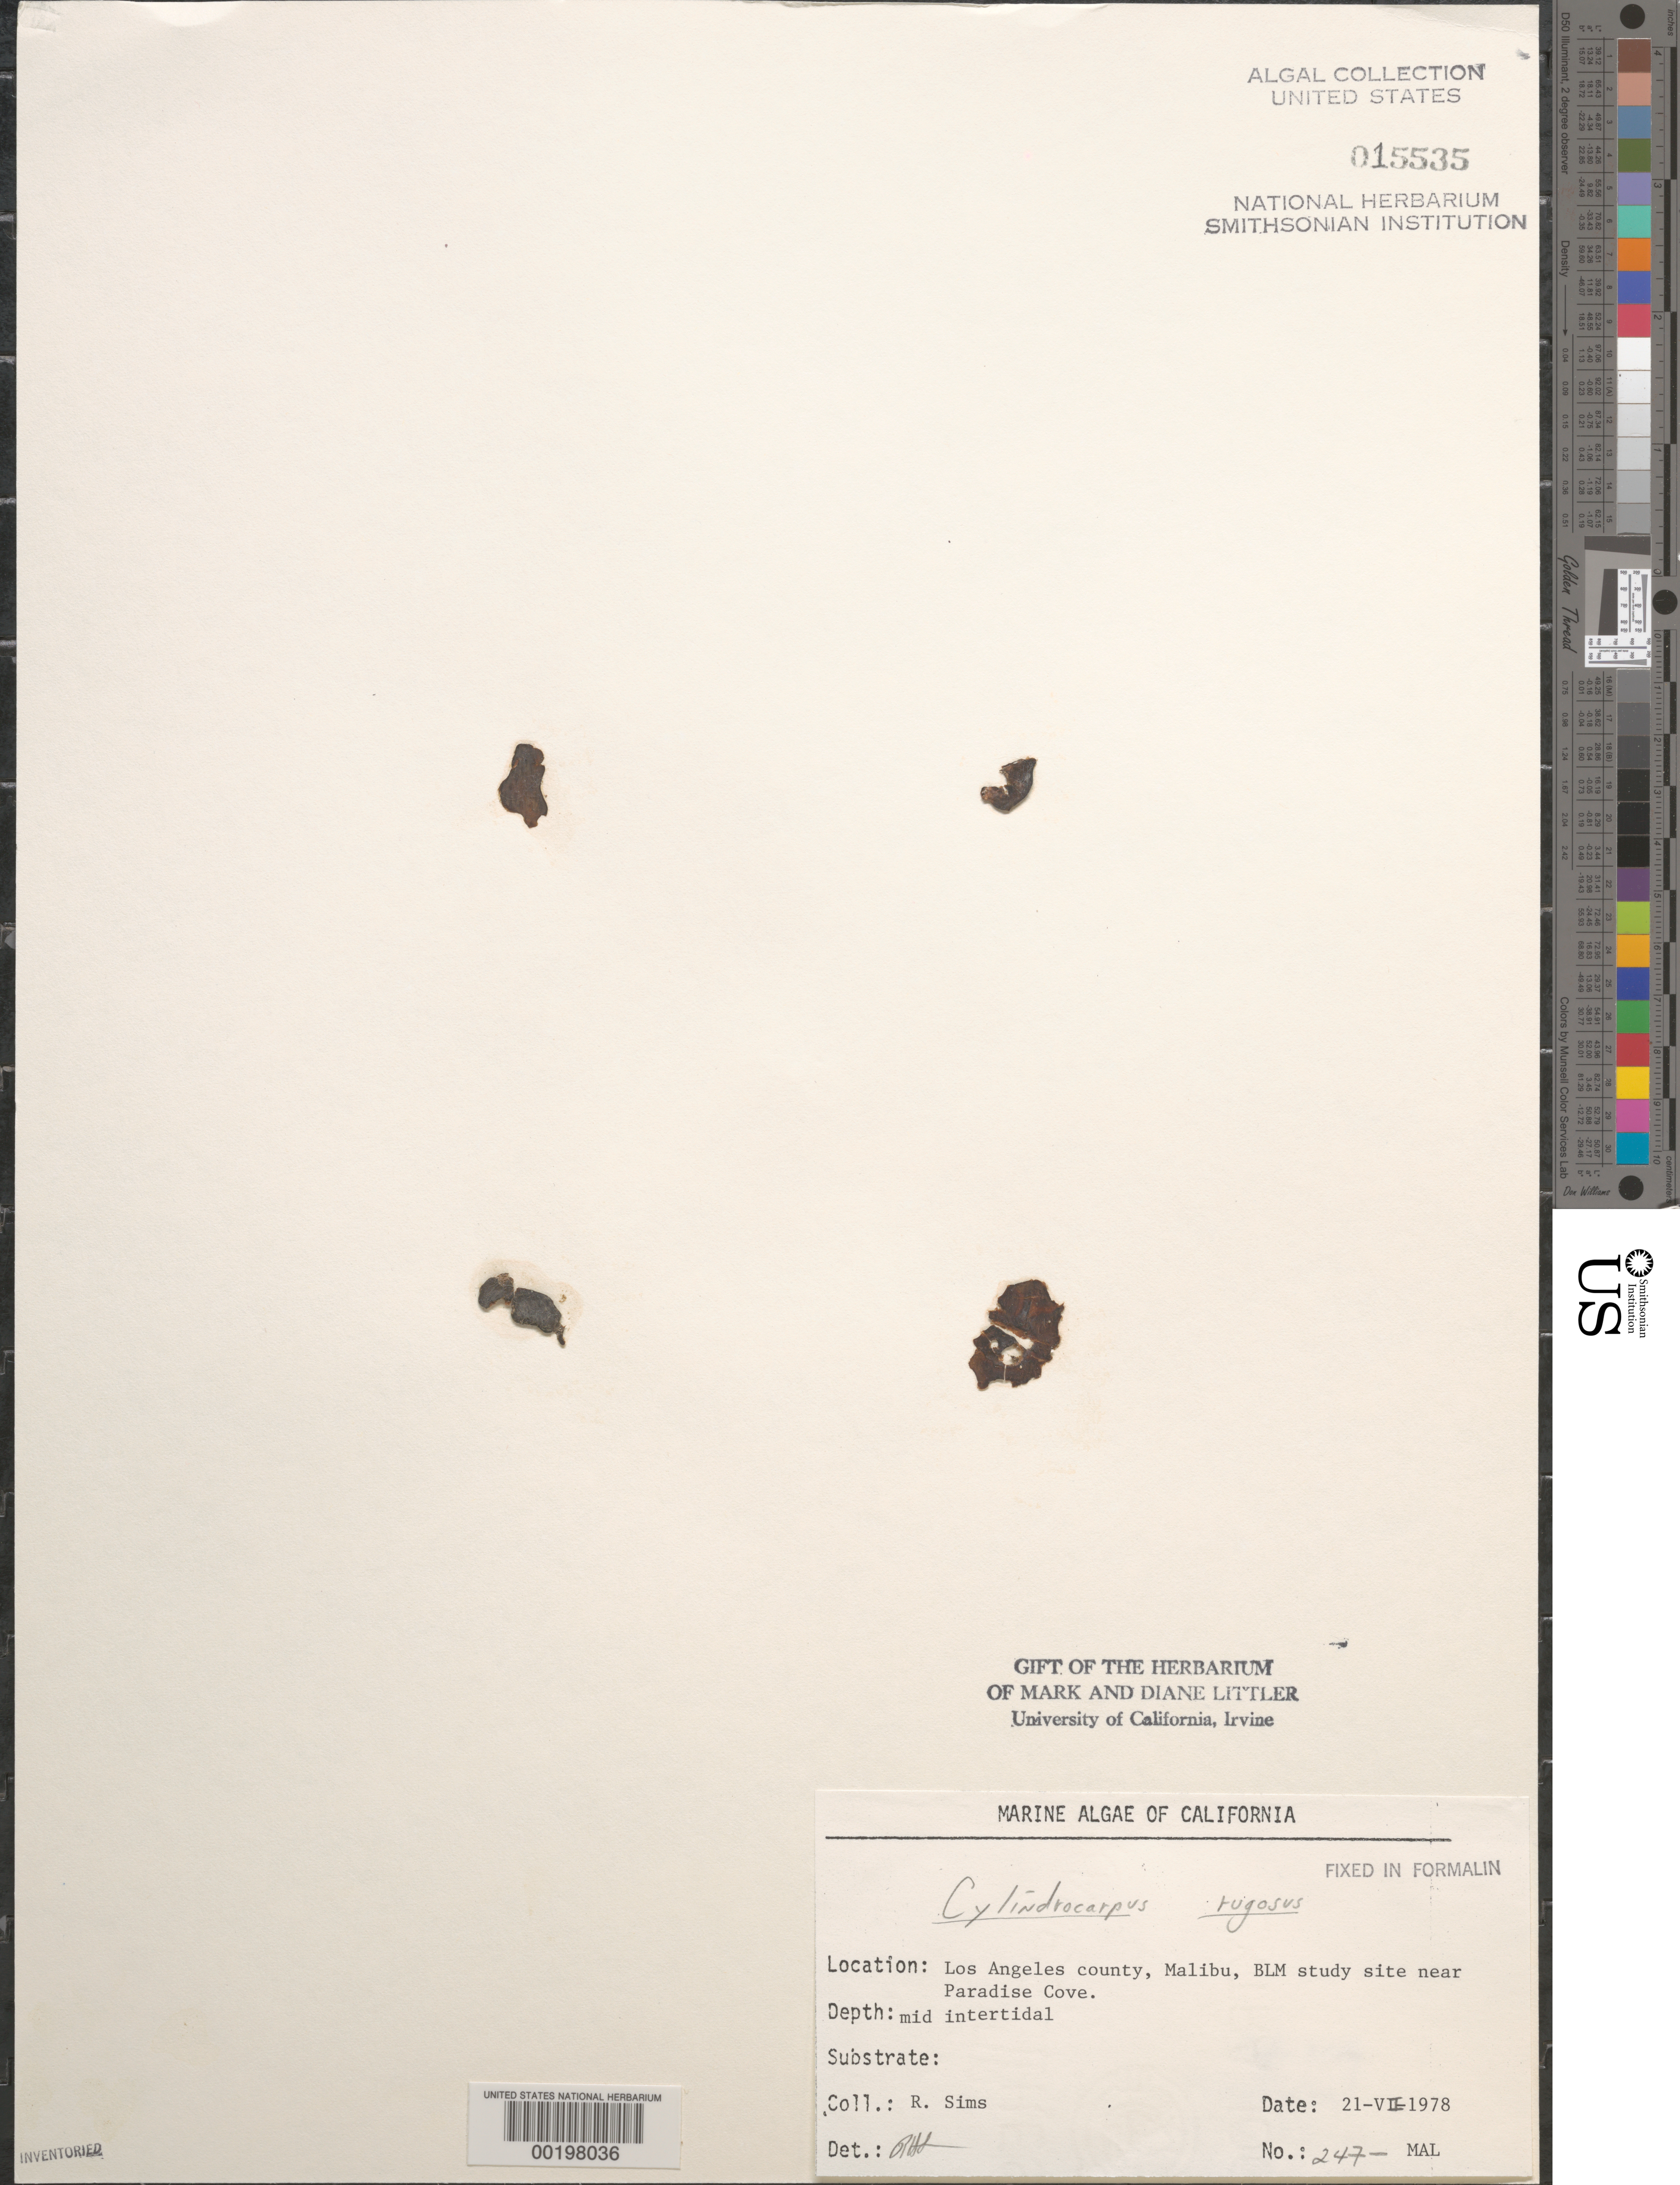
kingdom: Chromista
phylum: Ochrophyta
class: Phaeophyceae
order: Ectocarpales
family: Petrospongiaceae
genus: Petrospongium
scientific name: Petrospongium rugosum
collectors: R. H. Sims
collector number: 247-MAL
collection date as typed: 21 Jul 1978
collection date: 1978-07-21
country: United States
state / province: California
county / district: Los Angeles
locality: Malibu, near Paradise Cove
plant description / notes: BLM-SOCALBIGHT Rocky Intertidal Survey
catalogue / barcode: US 15535